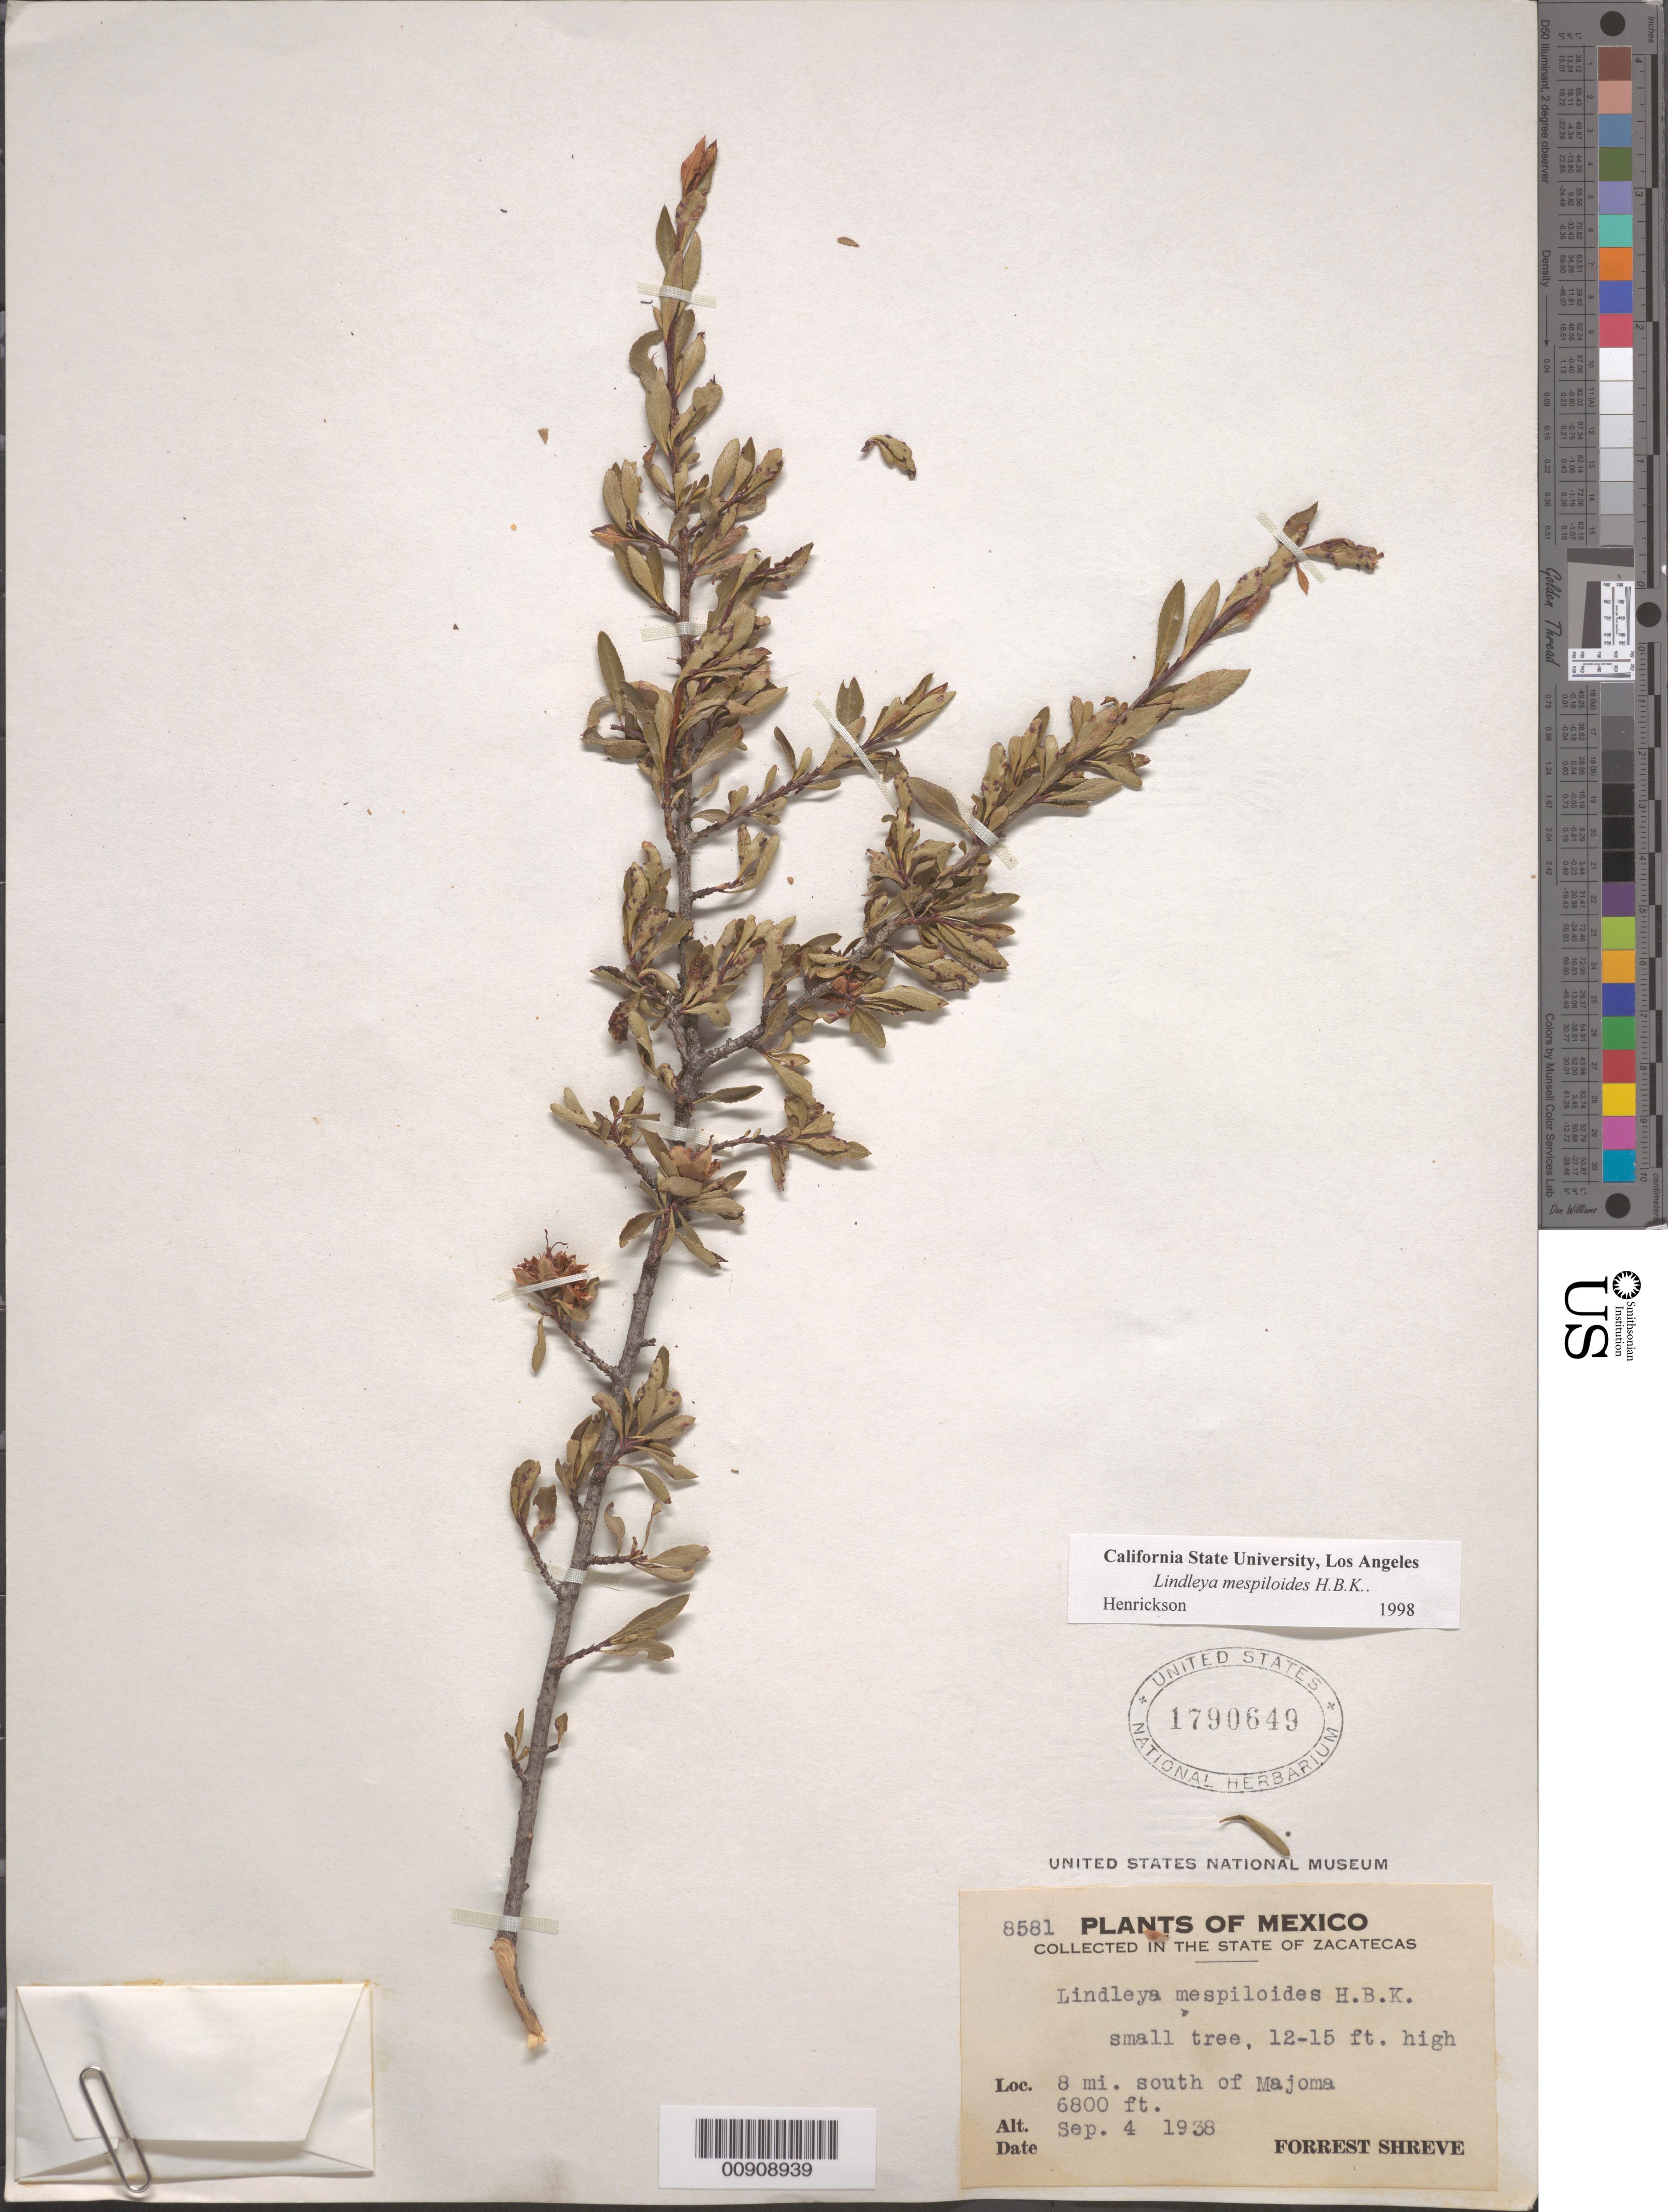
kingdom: Plantae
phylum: Tracheophyta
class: Magnoliopsida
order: Rosales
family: Rosaceae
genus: Lindleya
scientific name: Lindleya mespiloides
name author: Kunth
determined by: Henrickson, James, (CSLA), California State University at Los Angeles (UNITED STATES)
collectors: F. Shreve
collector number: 8581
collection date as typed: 04 Sep 1938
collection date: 1938-09-04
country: Mexico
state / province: Zacatecas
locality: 8 mi. south of Majoma, State of Zacatecas.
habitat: Tree.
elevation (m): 2073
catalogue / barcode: US 1790649